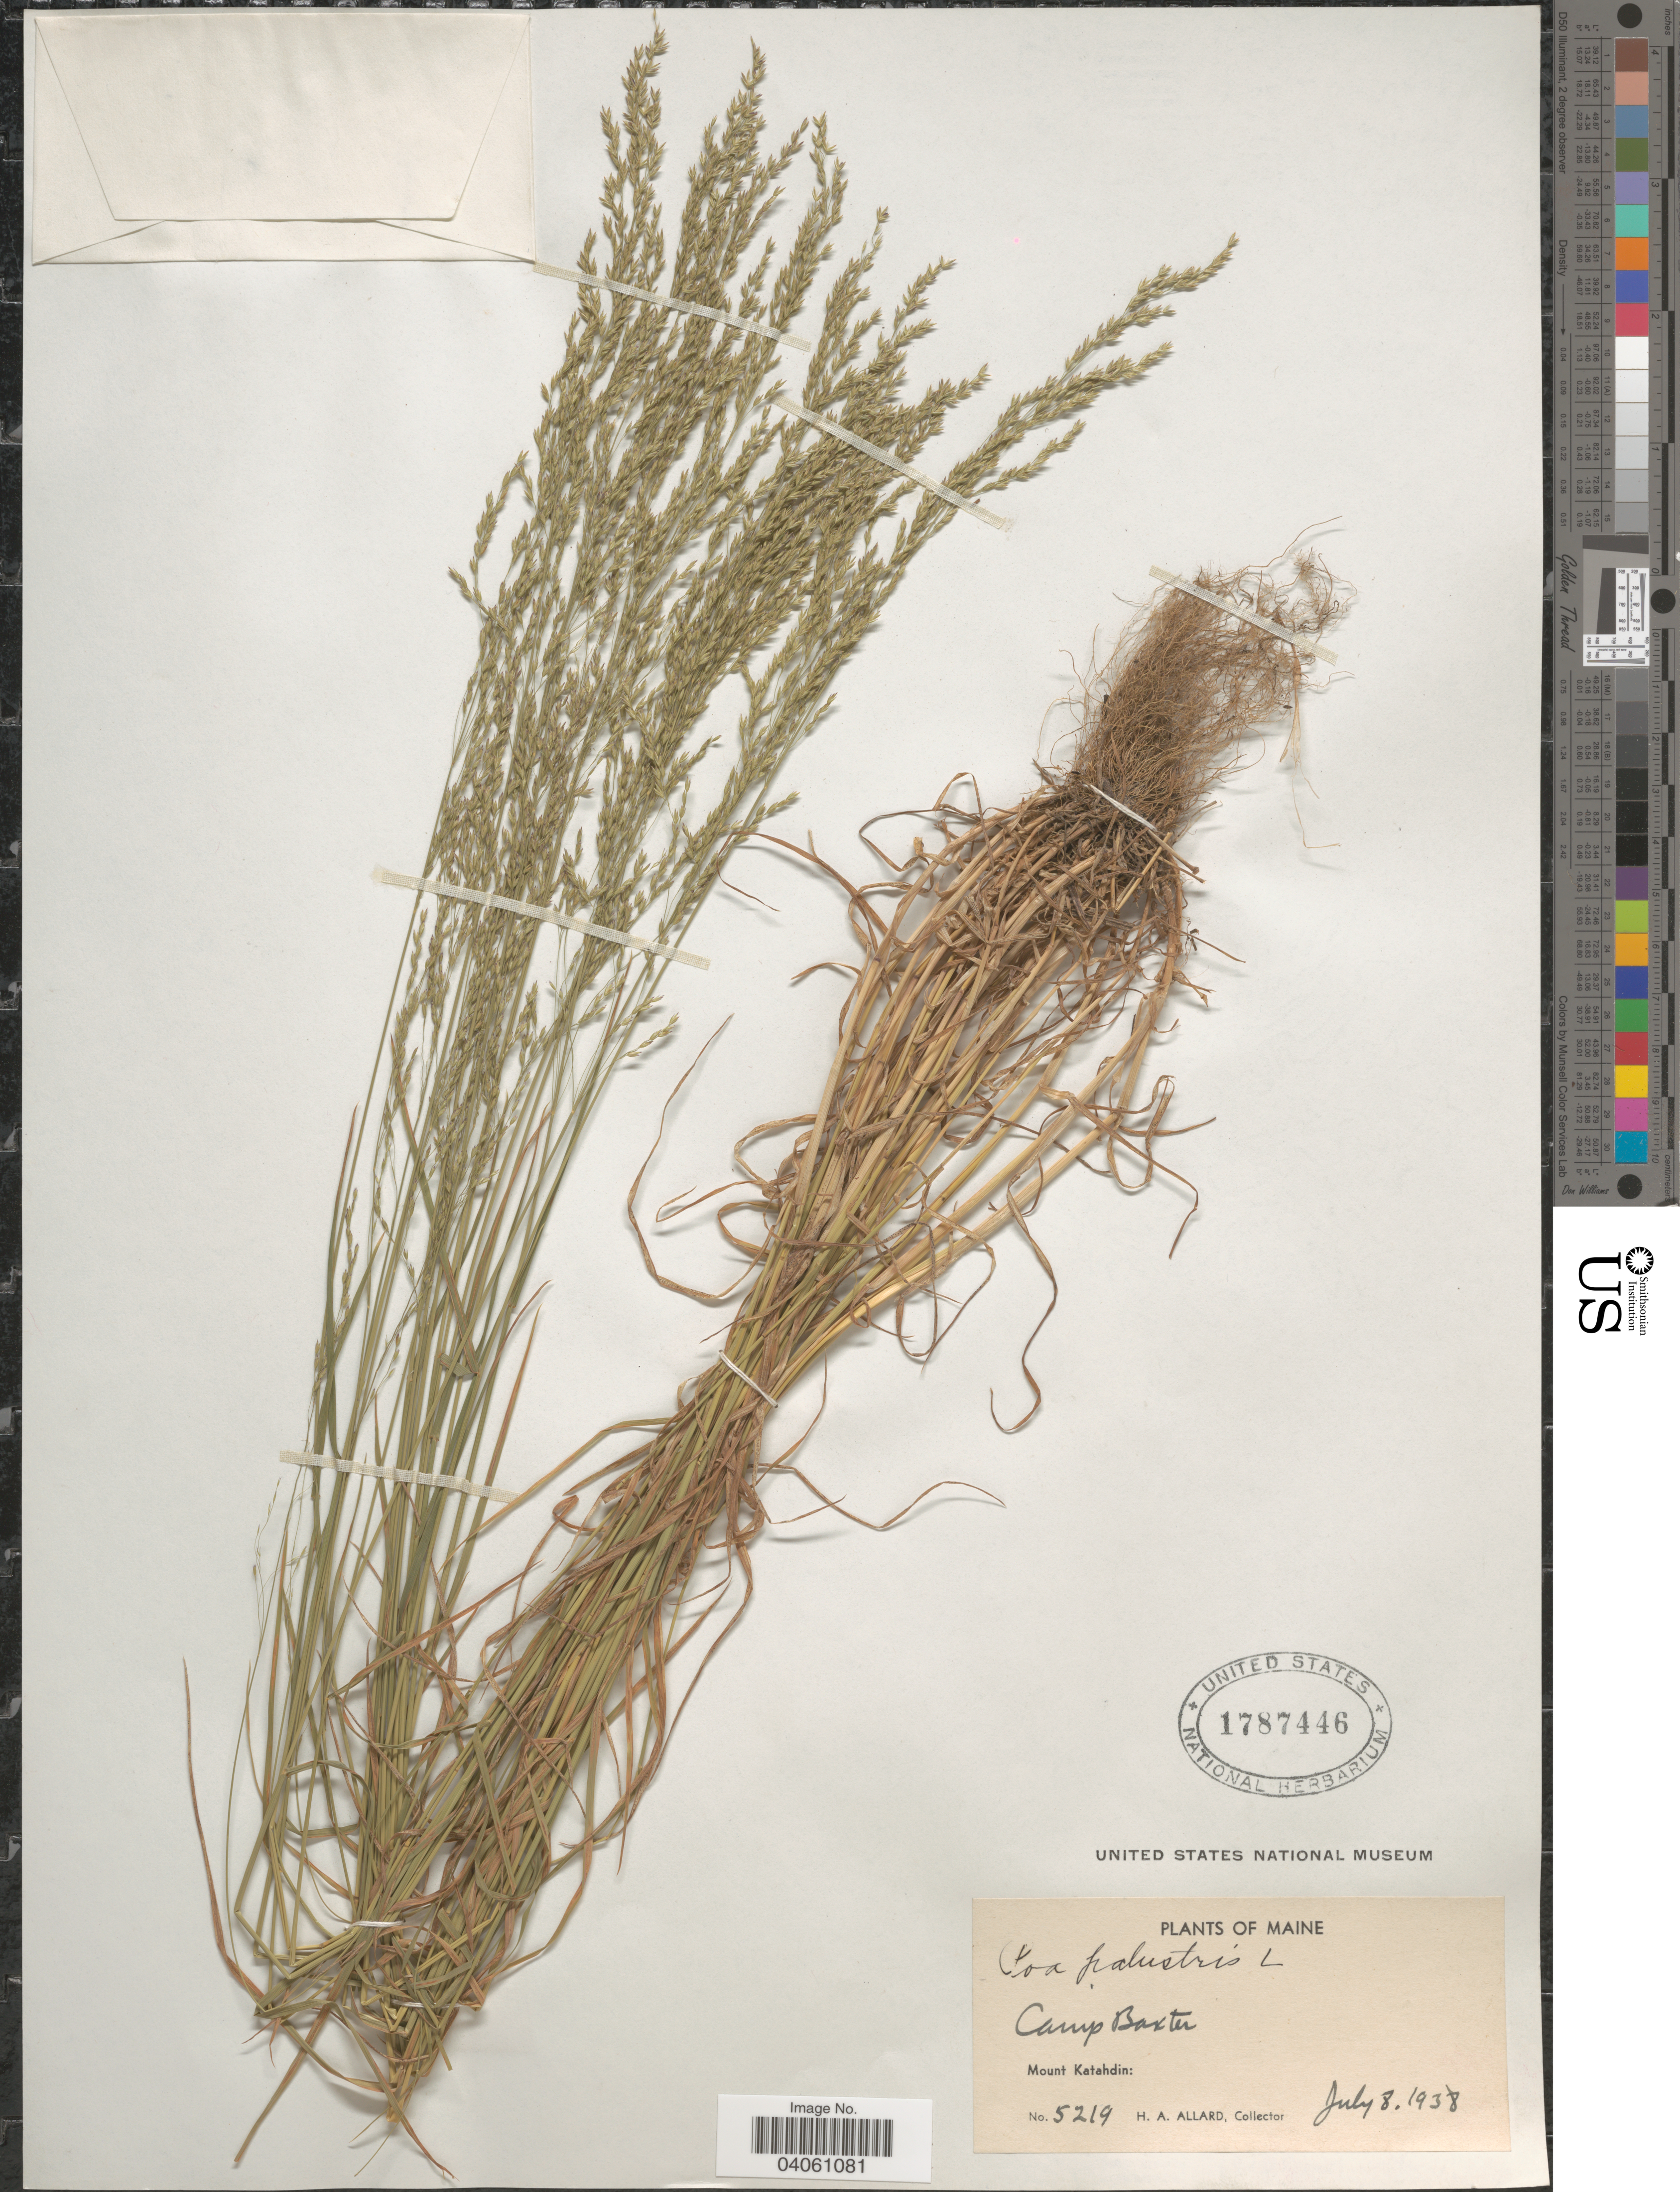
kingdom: Plantae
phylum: Tracheophyta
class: Liliopsida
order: Poales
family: Poaceae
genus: Poa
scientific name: Poa palustris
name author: L.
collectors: H. A. Allard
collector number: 5219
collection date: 1938-07-08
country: United States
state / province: Maine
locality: Camp Baxter. Mount Katahdin.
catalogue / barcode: US 1787446